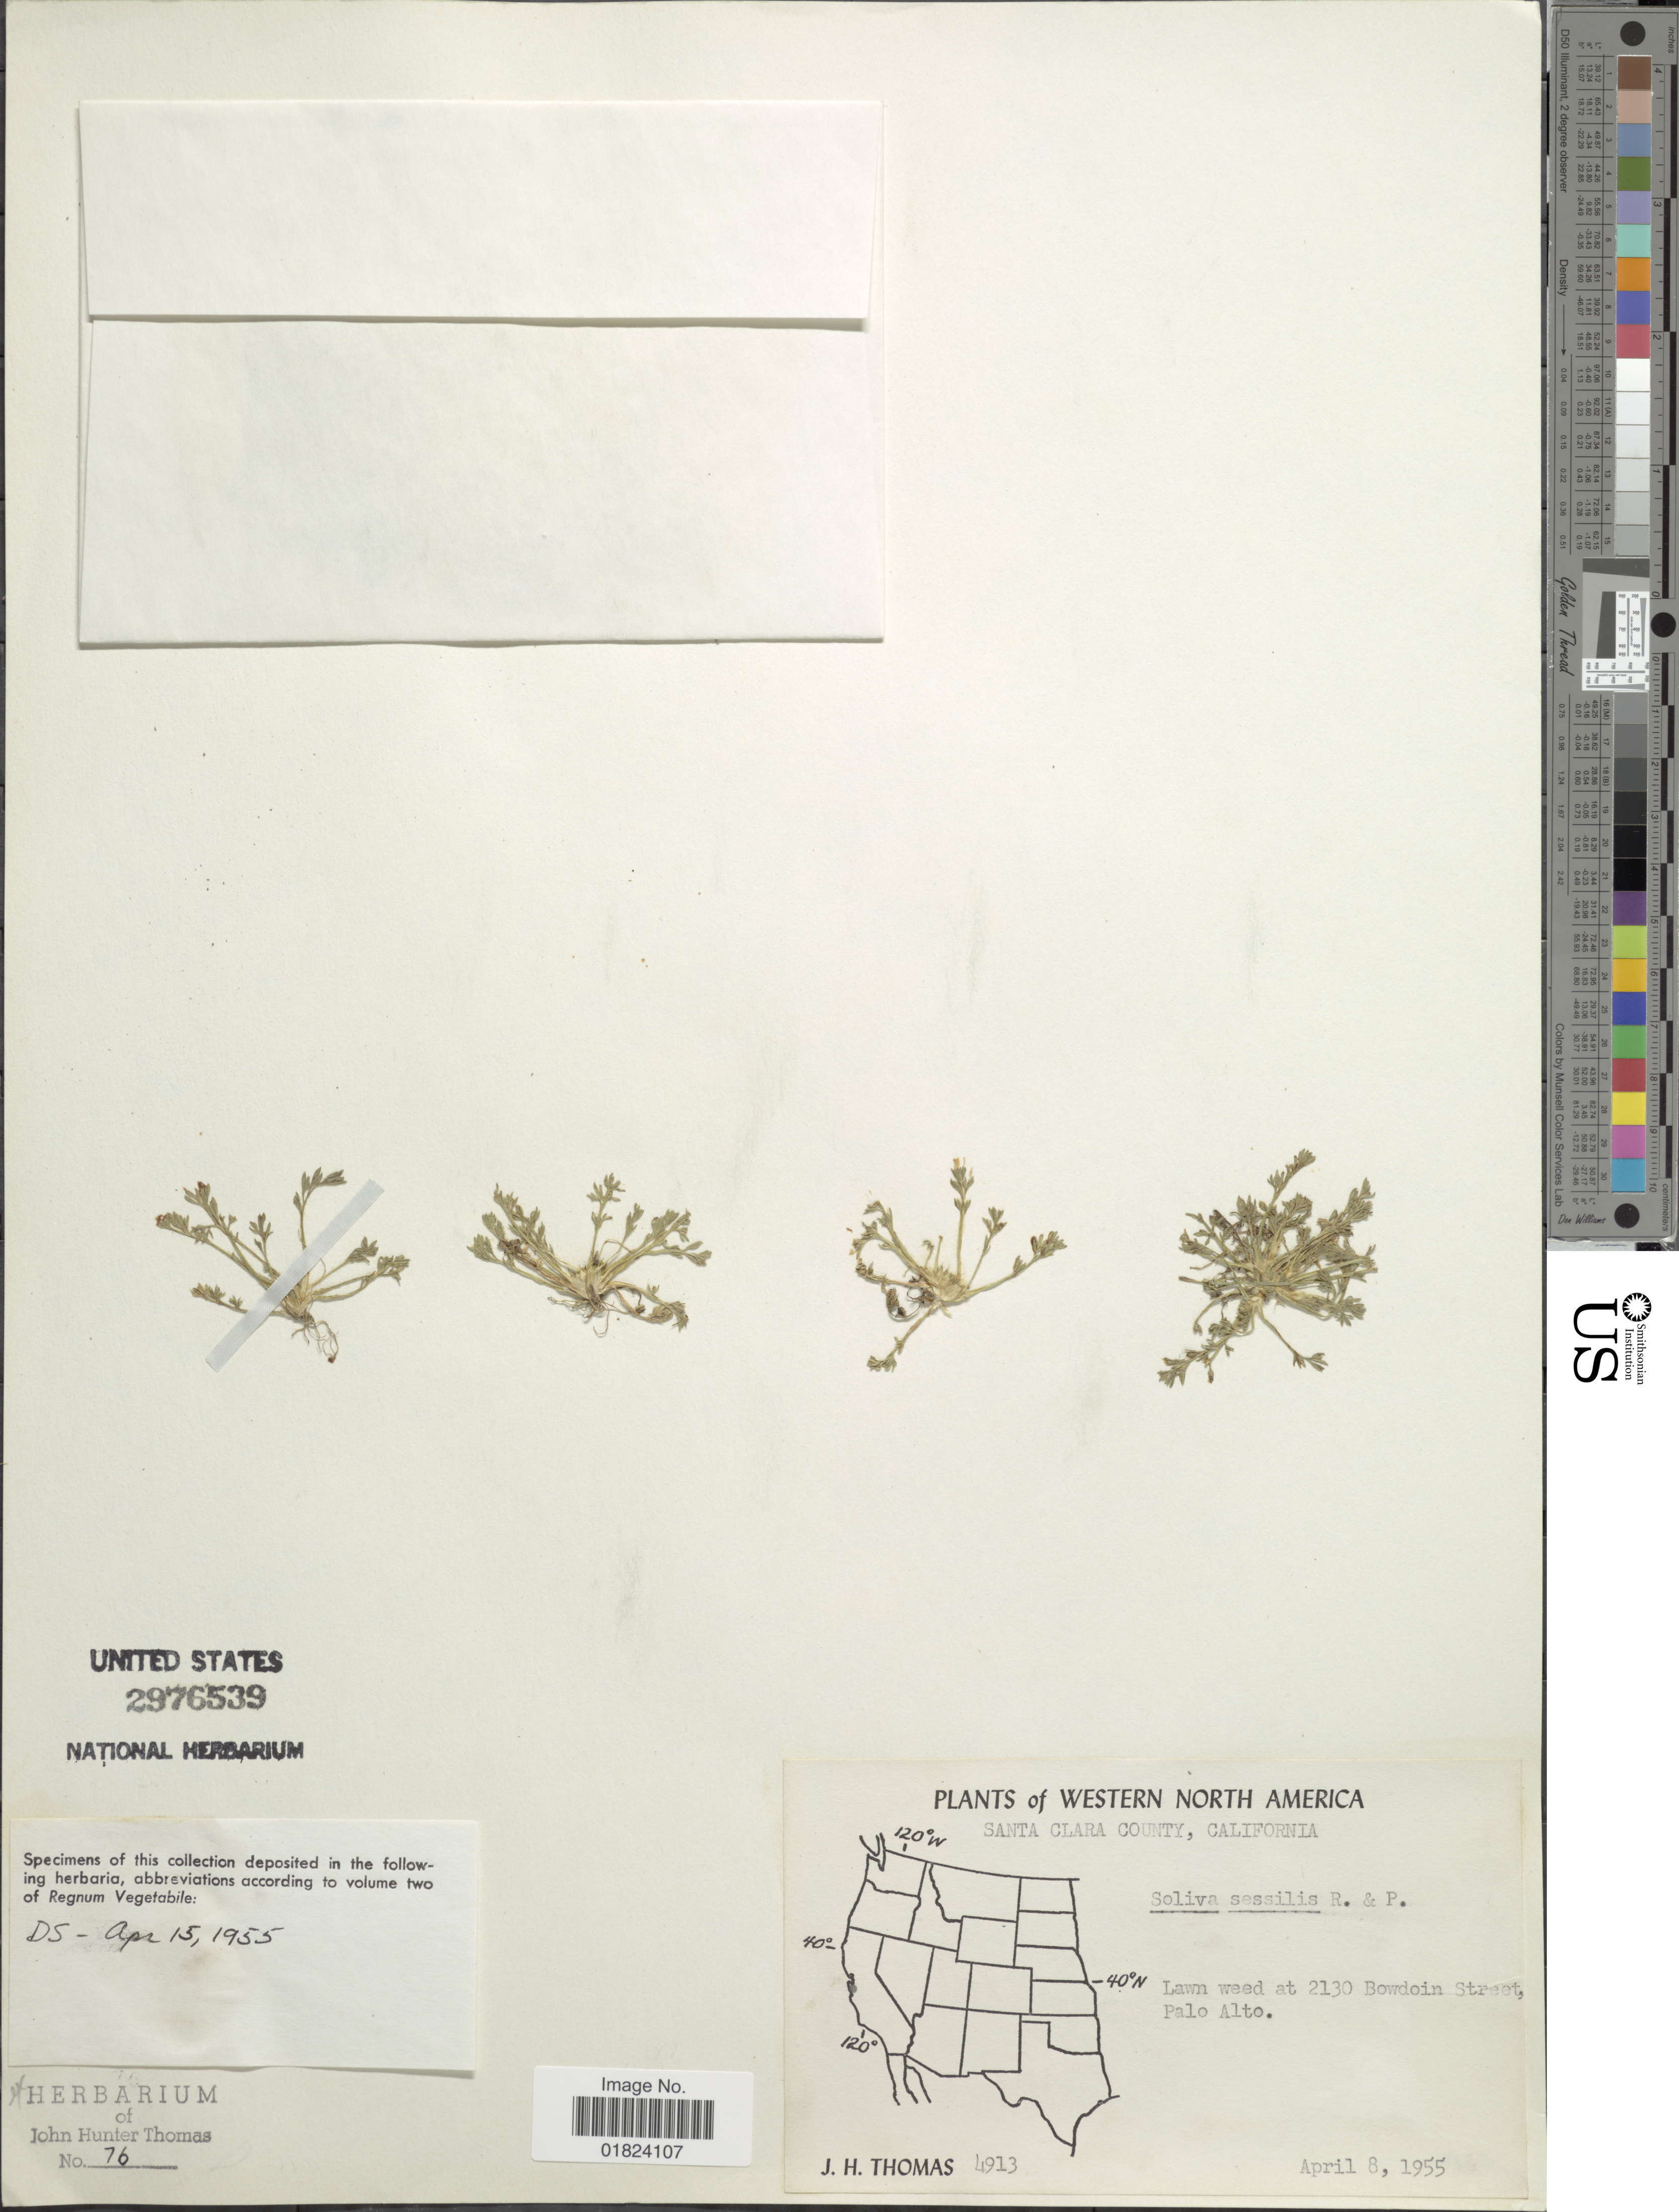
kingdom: Plantae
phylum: Tracheophyta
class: Magnoliopsida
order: Asterales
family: Asteraceae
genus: Soliva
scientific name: Soliva sessilis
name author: Ruiz & Pav.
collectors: J. H. Thomas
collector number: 4913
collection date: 1955-04-08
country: United States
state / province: California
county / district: Santa Cruz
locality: Western North America, Santa Cruz County, lawn weed at 2130 Bowdoin Street, Palo Alto.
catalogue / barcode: US 2976539